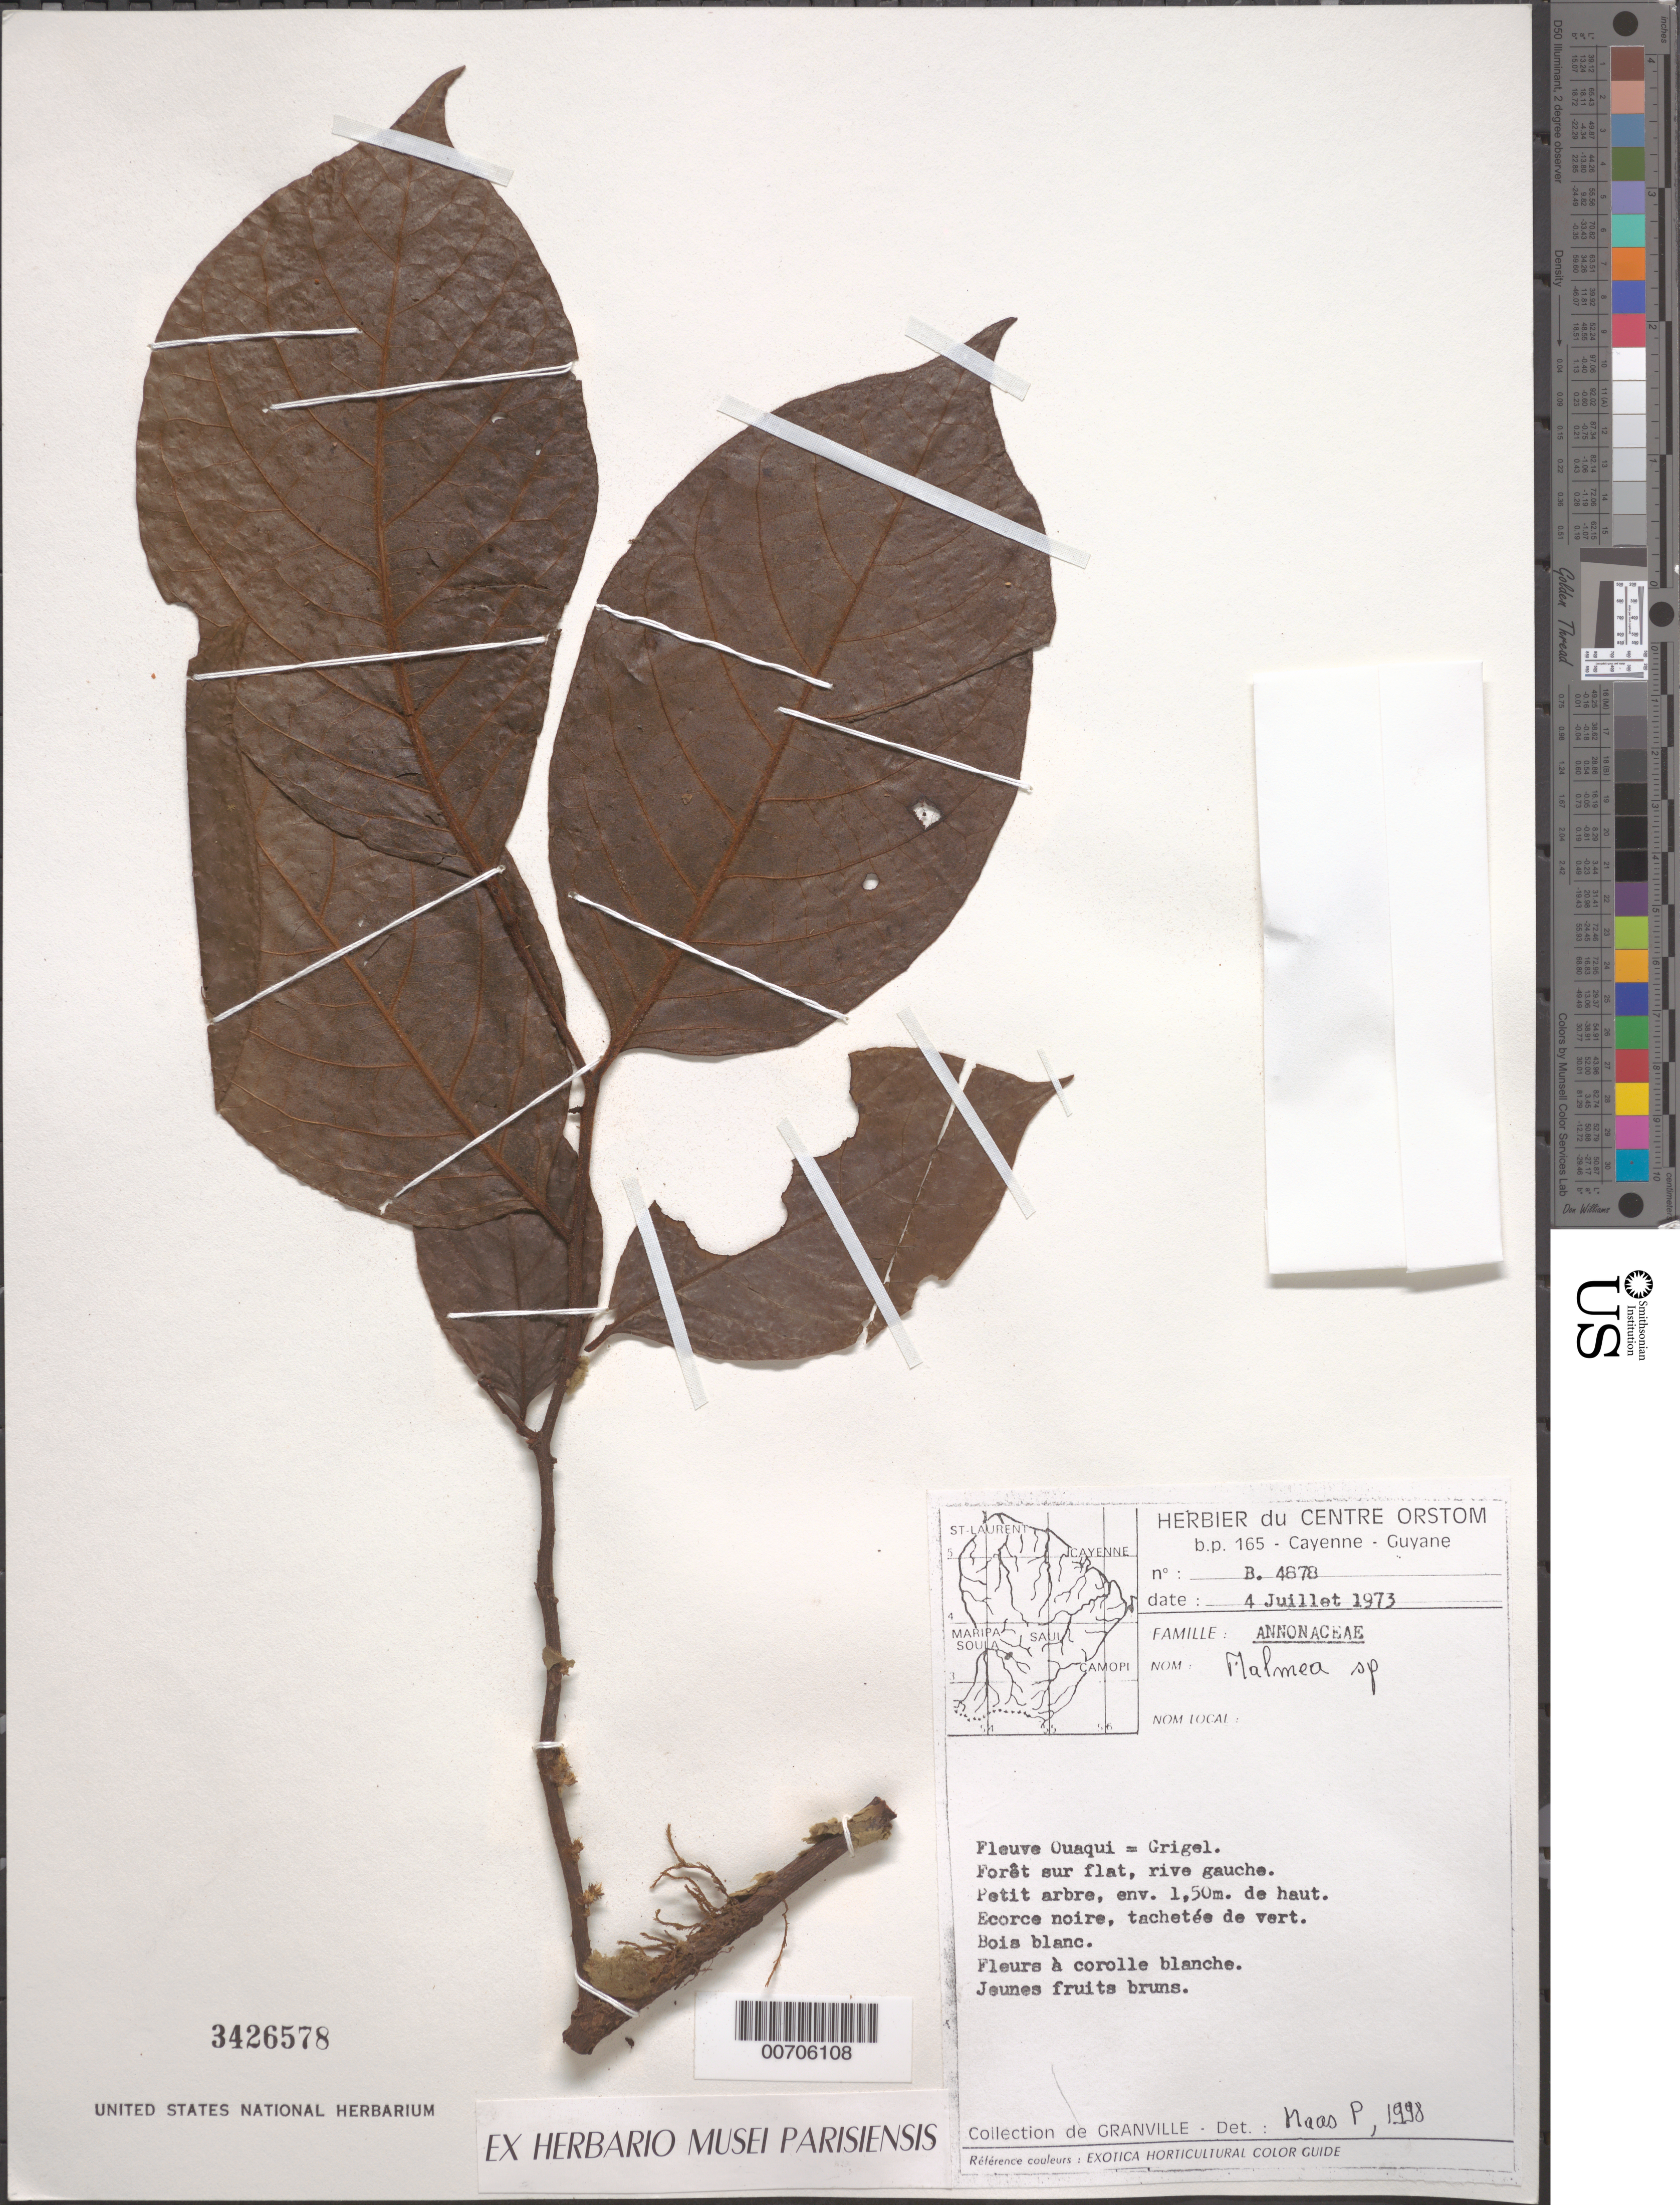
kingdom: Plantae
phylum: Tracheophyta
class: Magnoliopsida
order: Magnoliales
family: Annonaceae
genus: Malmea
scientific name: Malmea sp.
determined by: Maas, Paul J. M.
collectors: J.-J. de Granville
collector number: B 4878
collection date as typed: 4-Jul-73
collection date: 1973-07-04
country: French Guiana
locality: Fleuve Ouaqui, Grigel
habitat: Forêt sur flat, rive gauche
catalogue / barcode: US 3426578